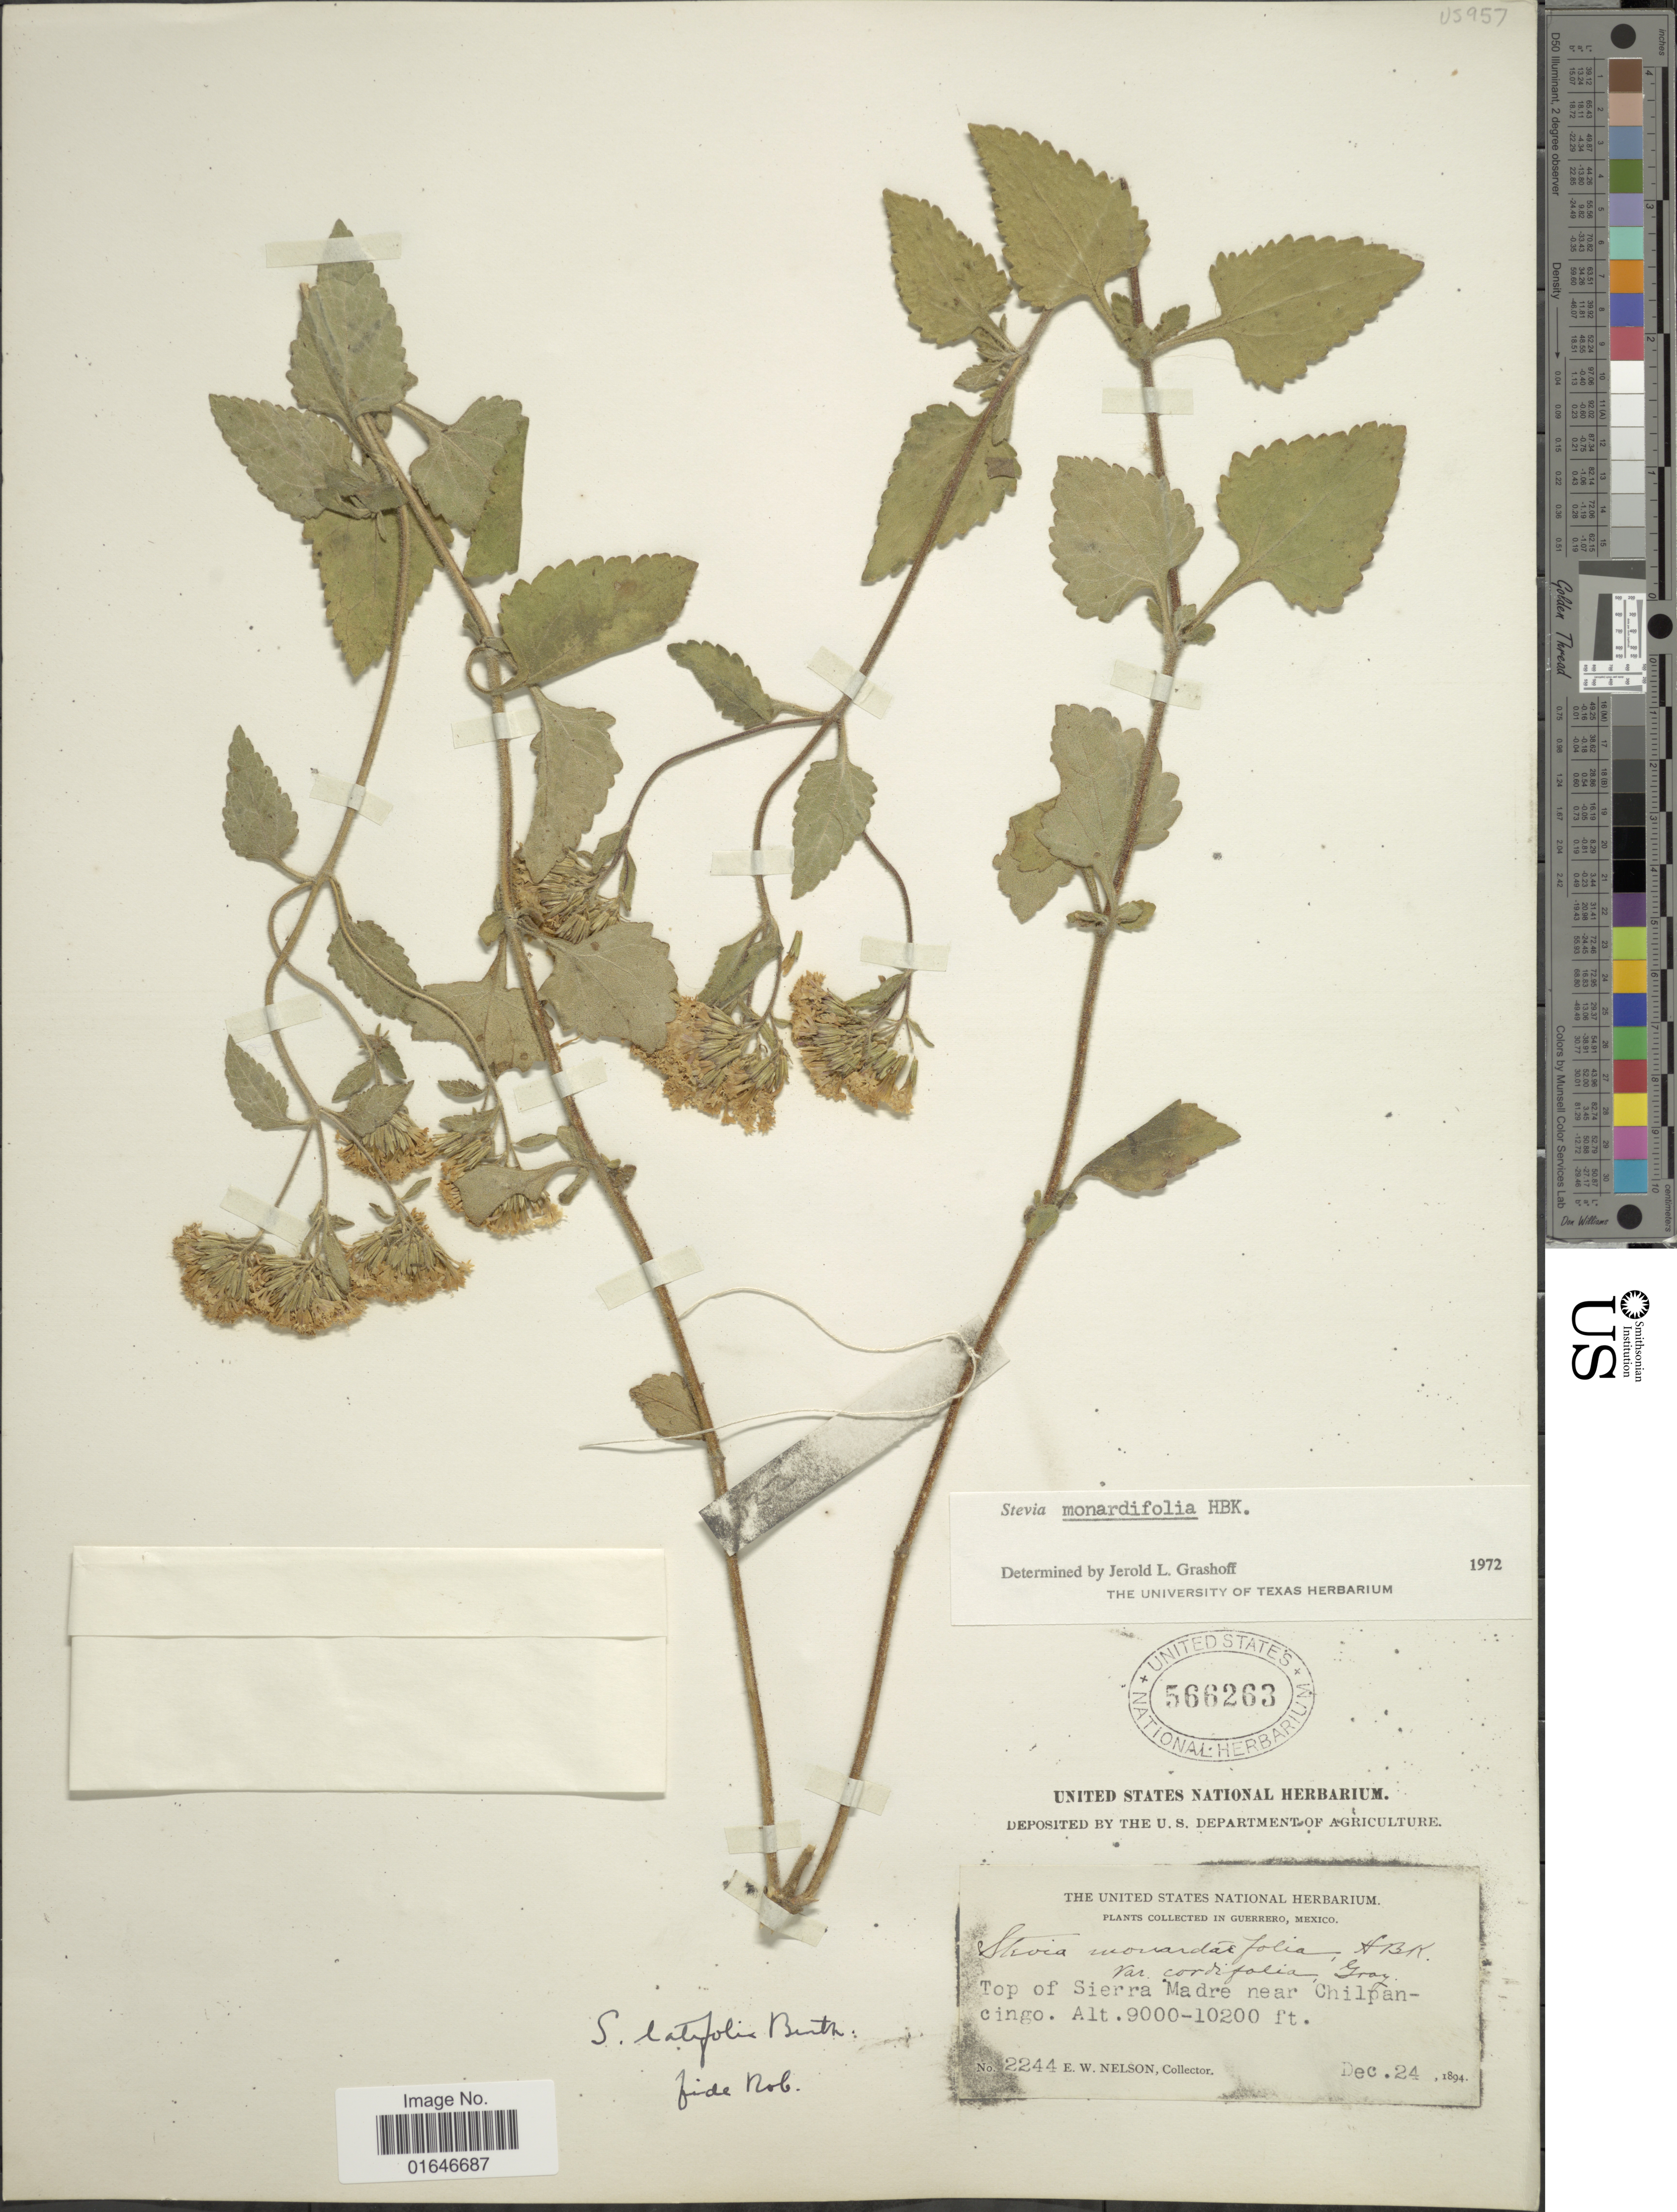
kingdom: Plantae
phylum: Tracheophyta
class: Magnoliopsida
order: Asterales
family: Asteraceae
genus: Stevia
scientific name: Stevia monardifolia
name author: Kunth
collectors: E. W. Nelson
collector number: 2244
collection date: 1894-12-24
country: Mexico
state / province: Guerrero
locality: Top of Sierra Madre near Chilpancingo.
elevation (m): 2743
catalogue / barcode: US 566263